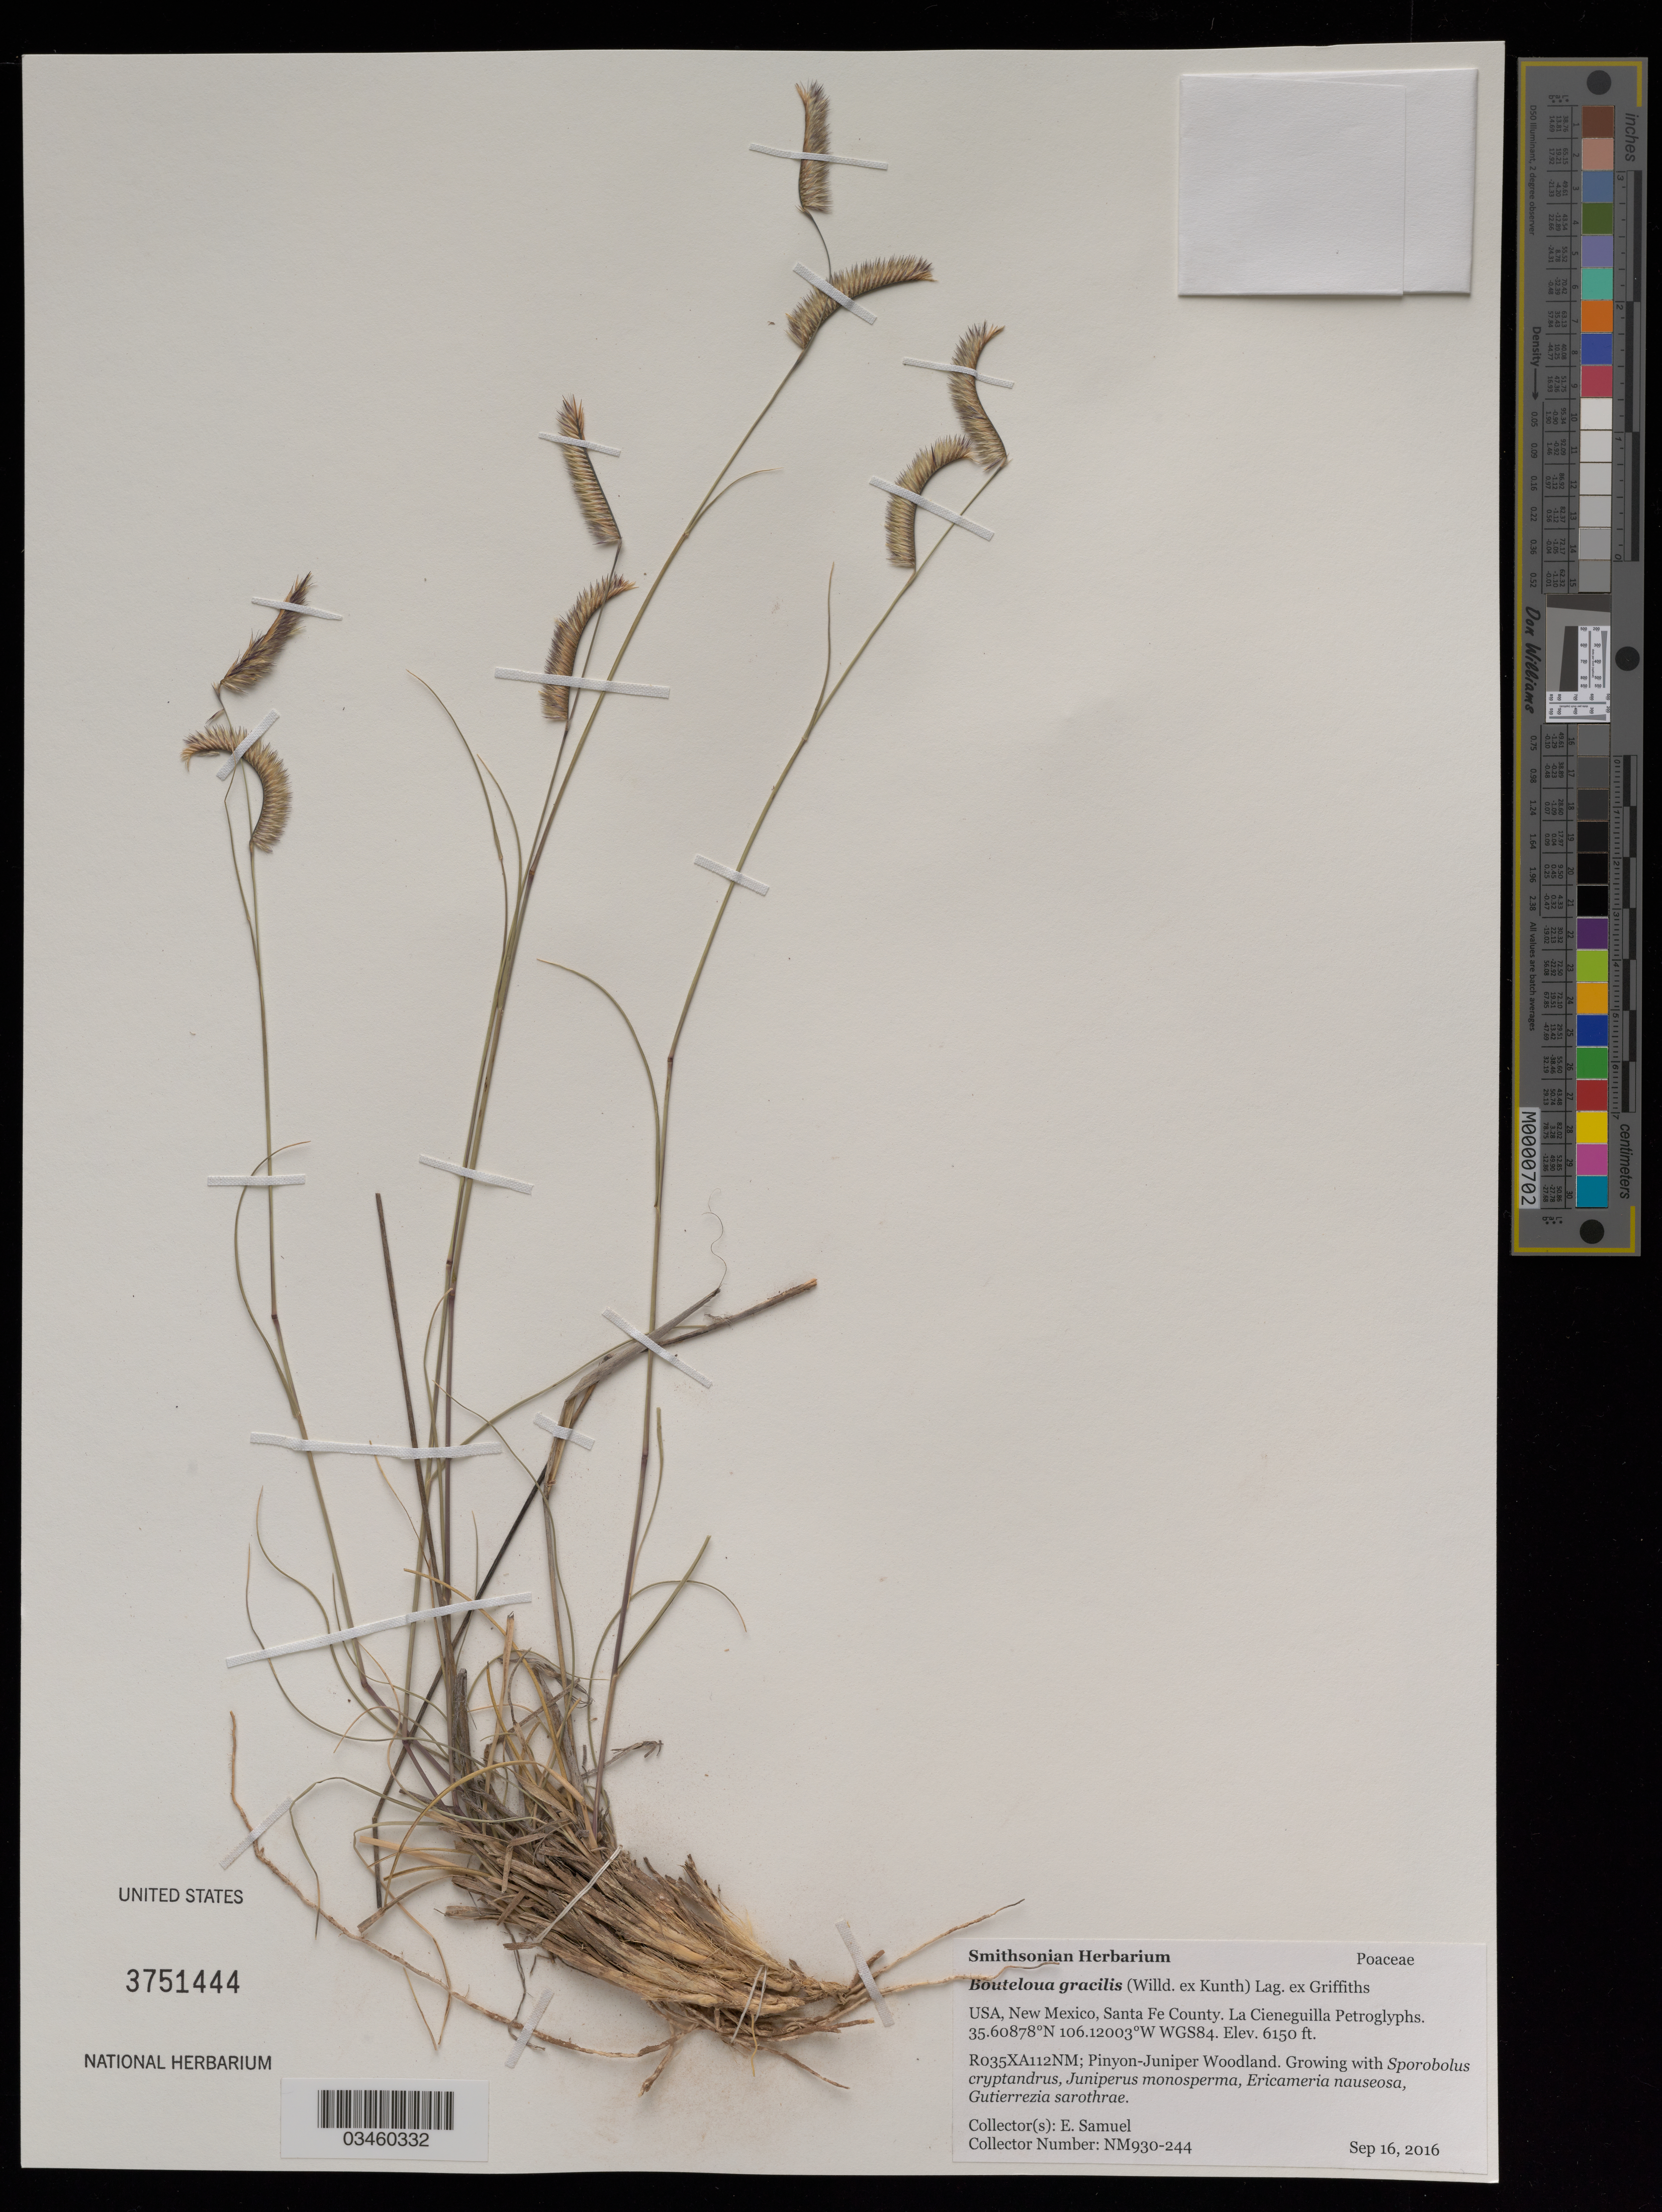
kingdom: Plantae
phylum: Tracheophyta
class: Liliopsida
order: Poales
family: Poaceae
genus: Bouteloua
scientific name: Bouteloua gracilis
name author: (Kunth) Lag. ex Griffiths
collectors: E. Samuel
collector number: NM930-244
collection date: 2016-09-16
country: United States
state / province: New Mexico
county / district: Santa Fe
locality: La Cieneguilla Petroglyphs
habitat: Pinyon-Juniper woodland.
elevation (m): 1875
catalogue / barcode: US 3751444